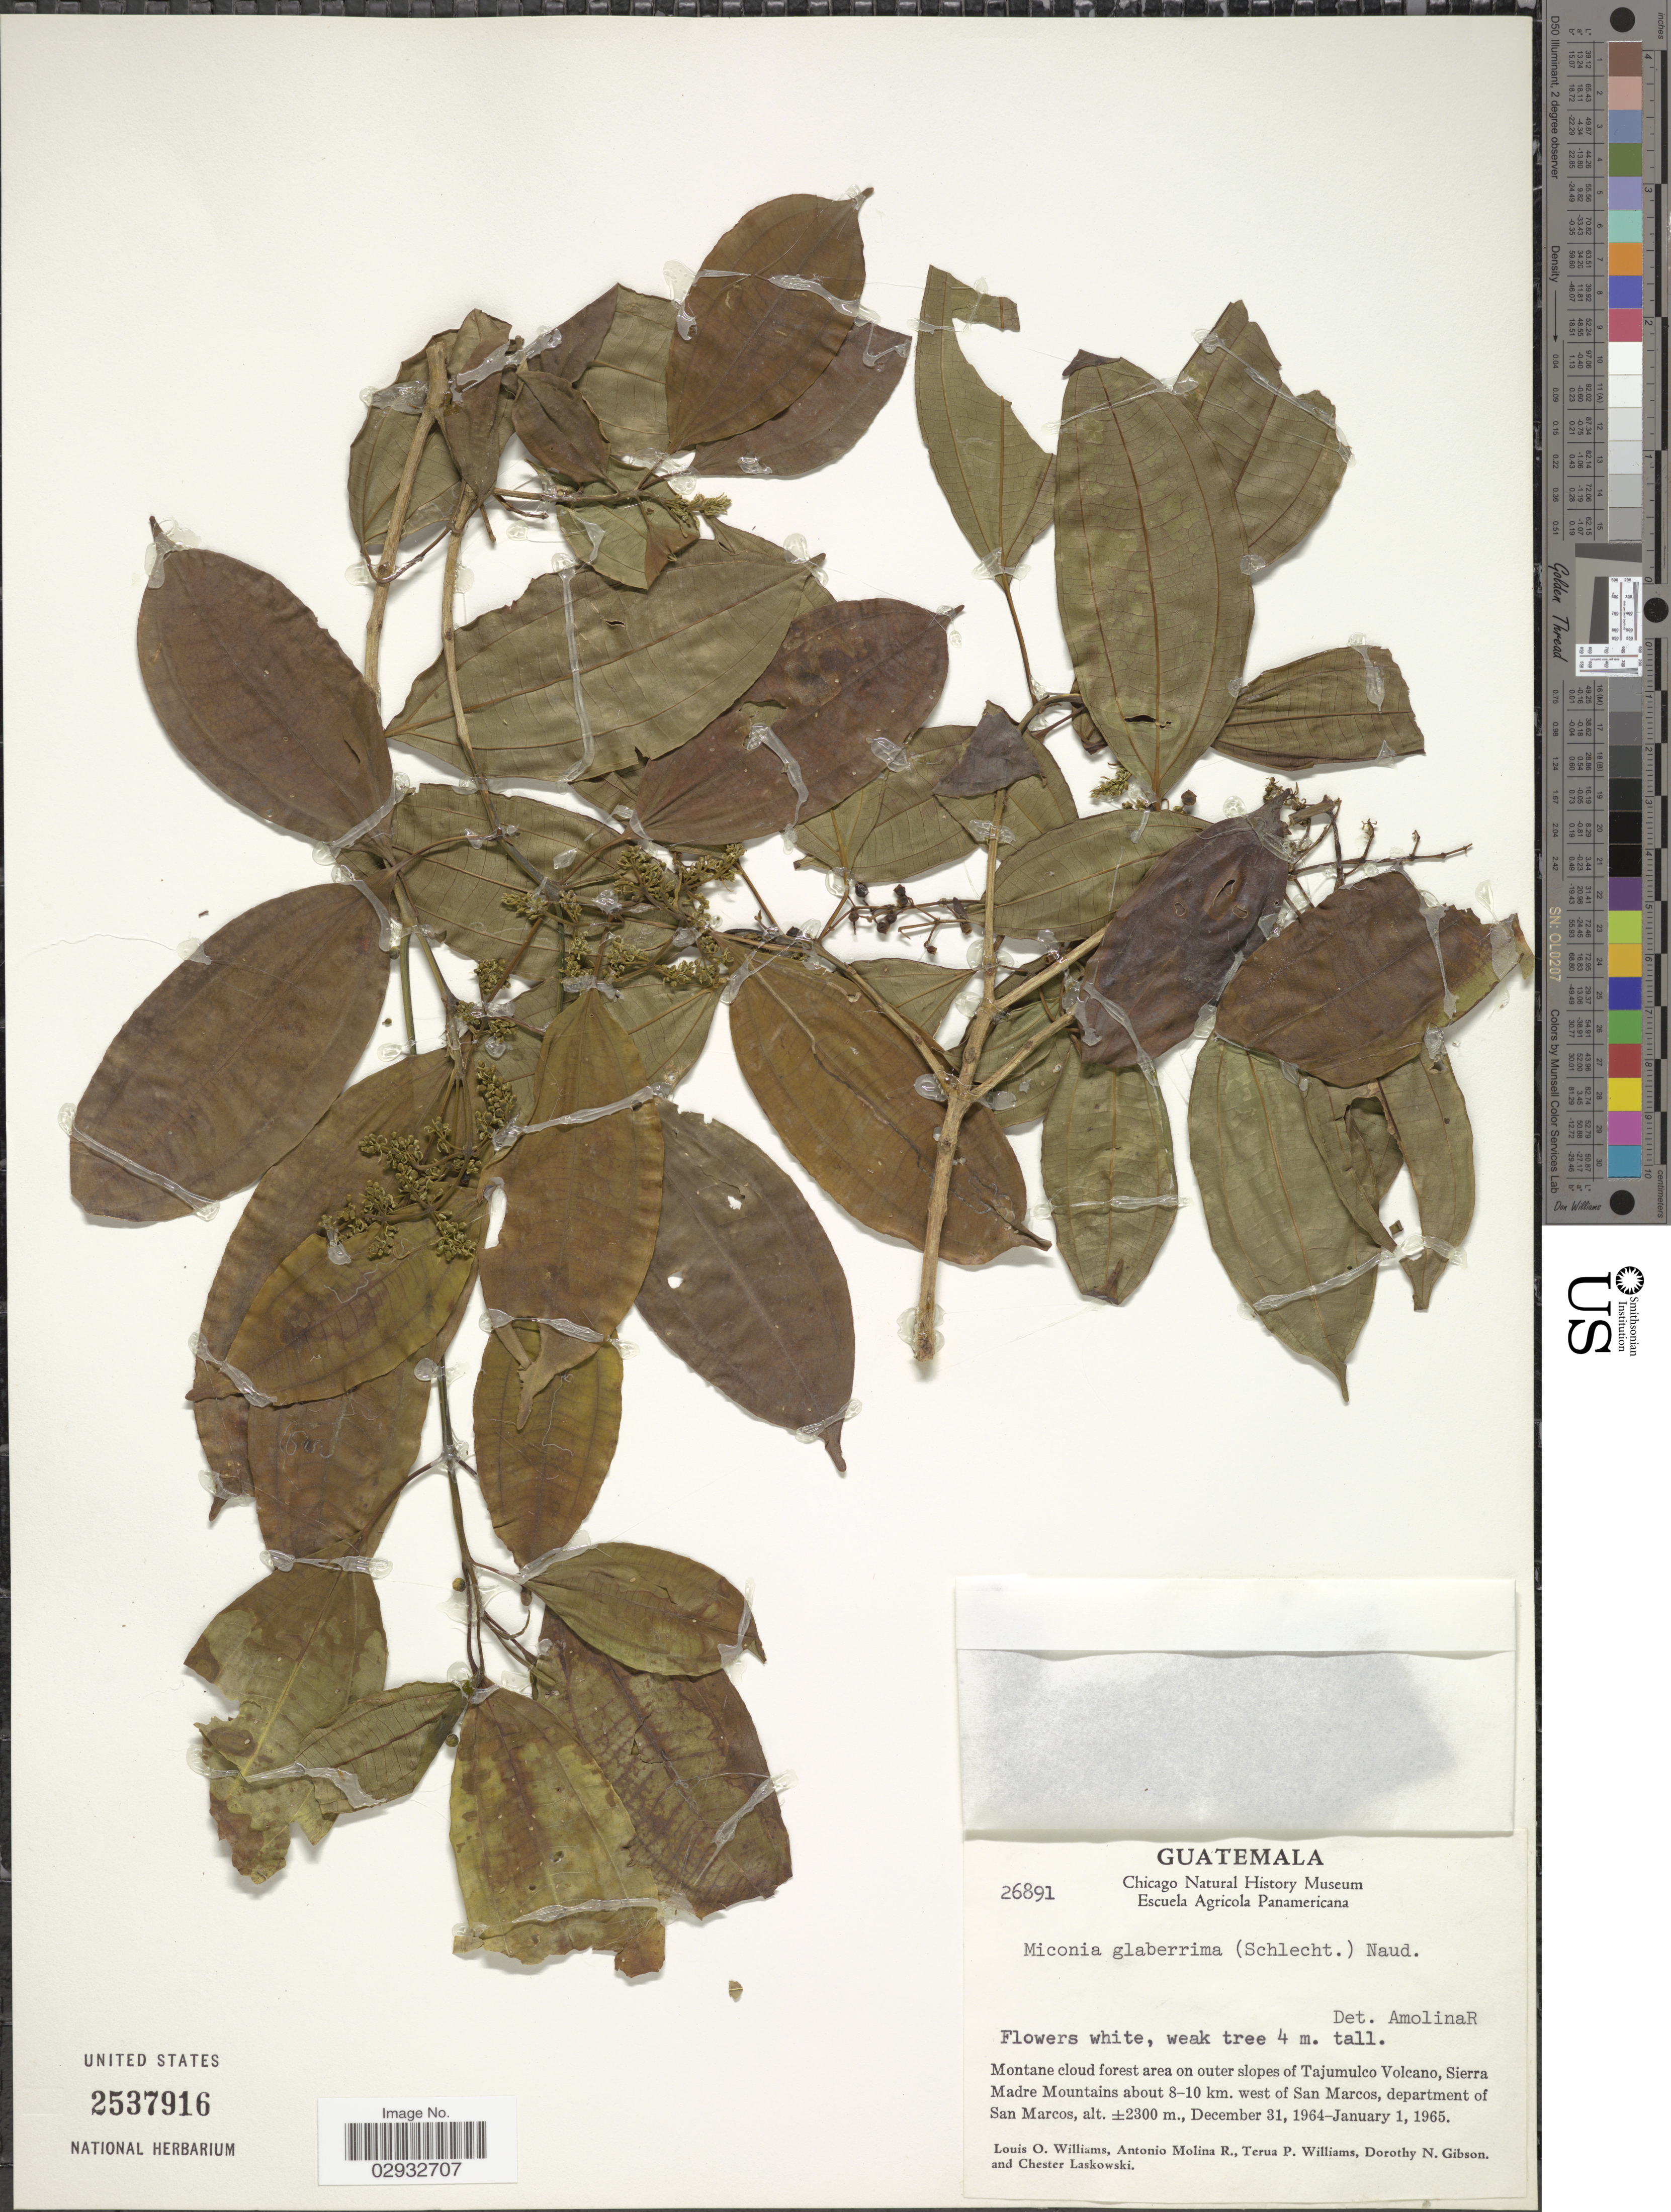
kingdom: Plantae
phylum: Tracheophyta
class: Magnoliopsida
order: Myrtales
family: Melastomataceae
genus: Miconia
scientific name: Miconia glaberrima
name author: (Schltdl.) Naudin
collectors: L. O. Williams, A. Molina R., T. Williams, D. N. Gibson & C. Laskowski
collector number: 26891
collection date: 1964-12-31/1965-01-01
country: Guatemala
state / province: San Marcos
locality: Montane cloud forest area on outer slopes of Tajumulco Volcano, Sierra Madre Mountains about 8-10 km. west of San Marcos, department of San Marcos.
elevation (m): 2300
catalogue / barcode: US 2537916